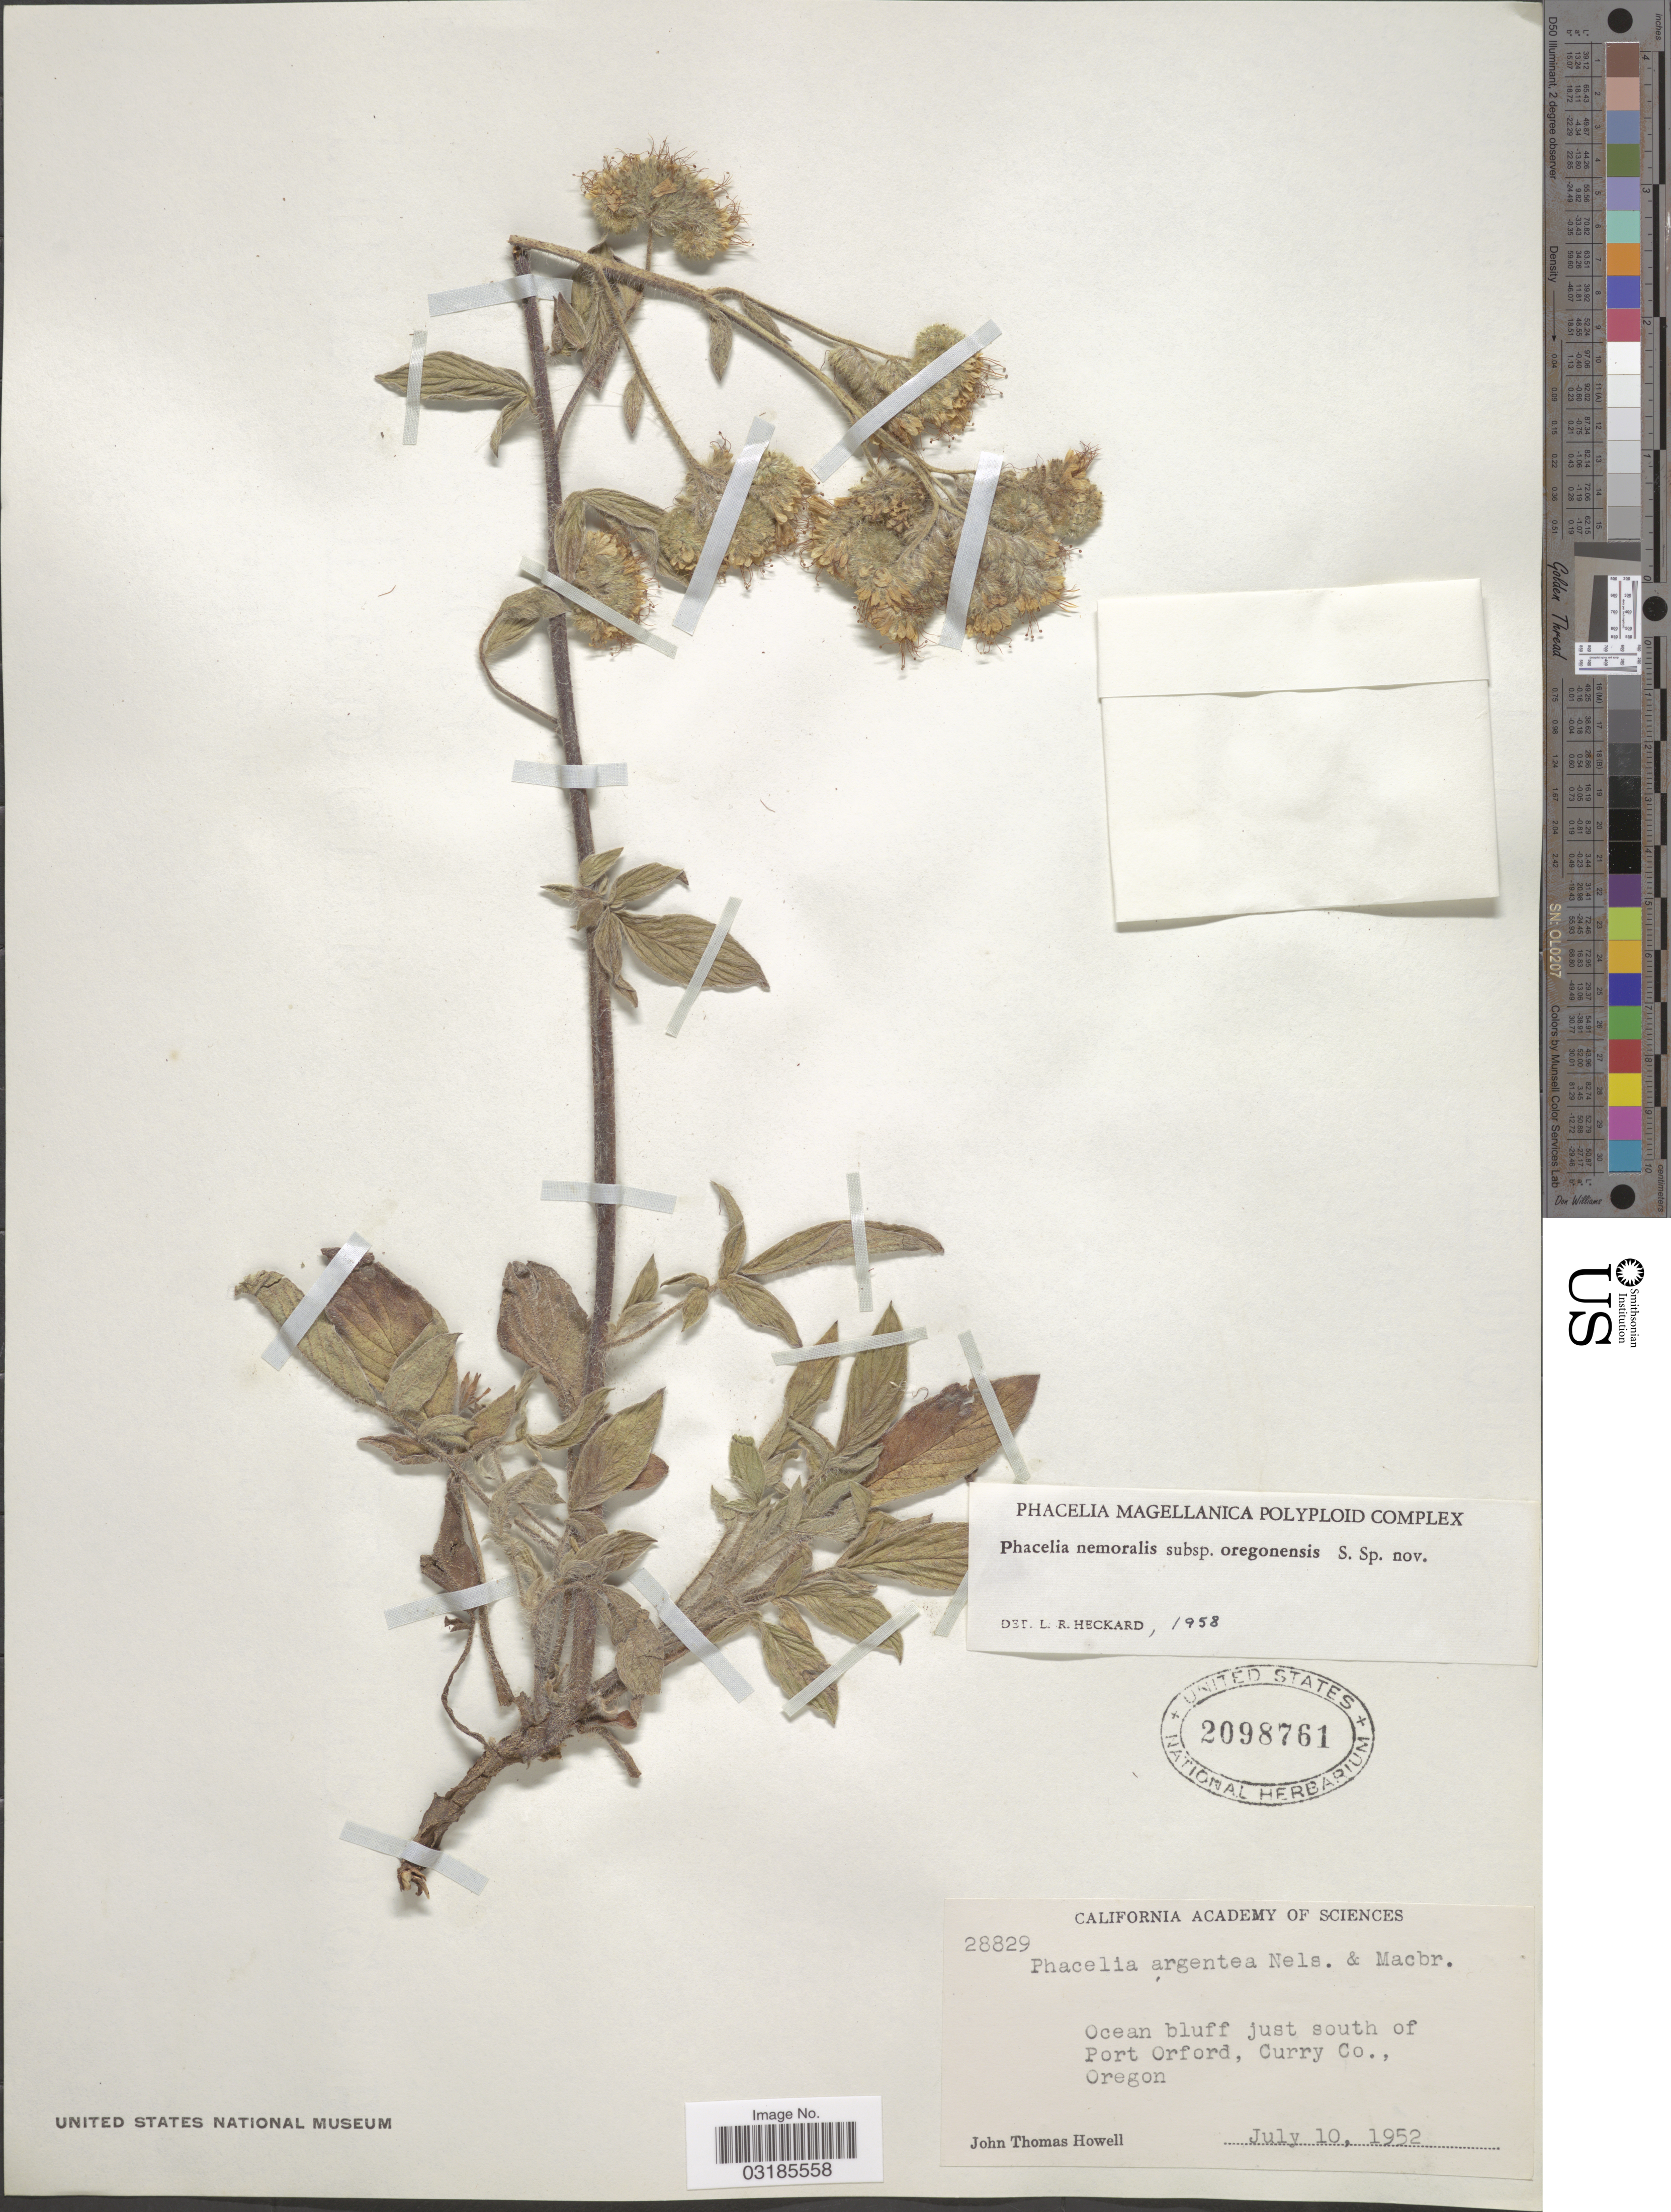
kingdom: Plantae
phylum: Tracheophyta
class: Magnoliopsida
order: Boraginales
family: Hydrophyllaceae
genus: Phacelia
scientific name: Phacelia nemoralis subsp. oregonensis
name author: Heckard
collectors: J. T. Howell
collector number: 28829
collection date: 1952-07-10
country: United States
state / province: Oregon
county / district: Curry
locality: Ocean bluff just south of Port Orford, Curry Co.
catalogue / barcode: US 2098761